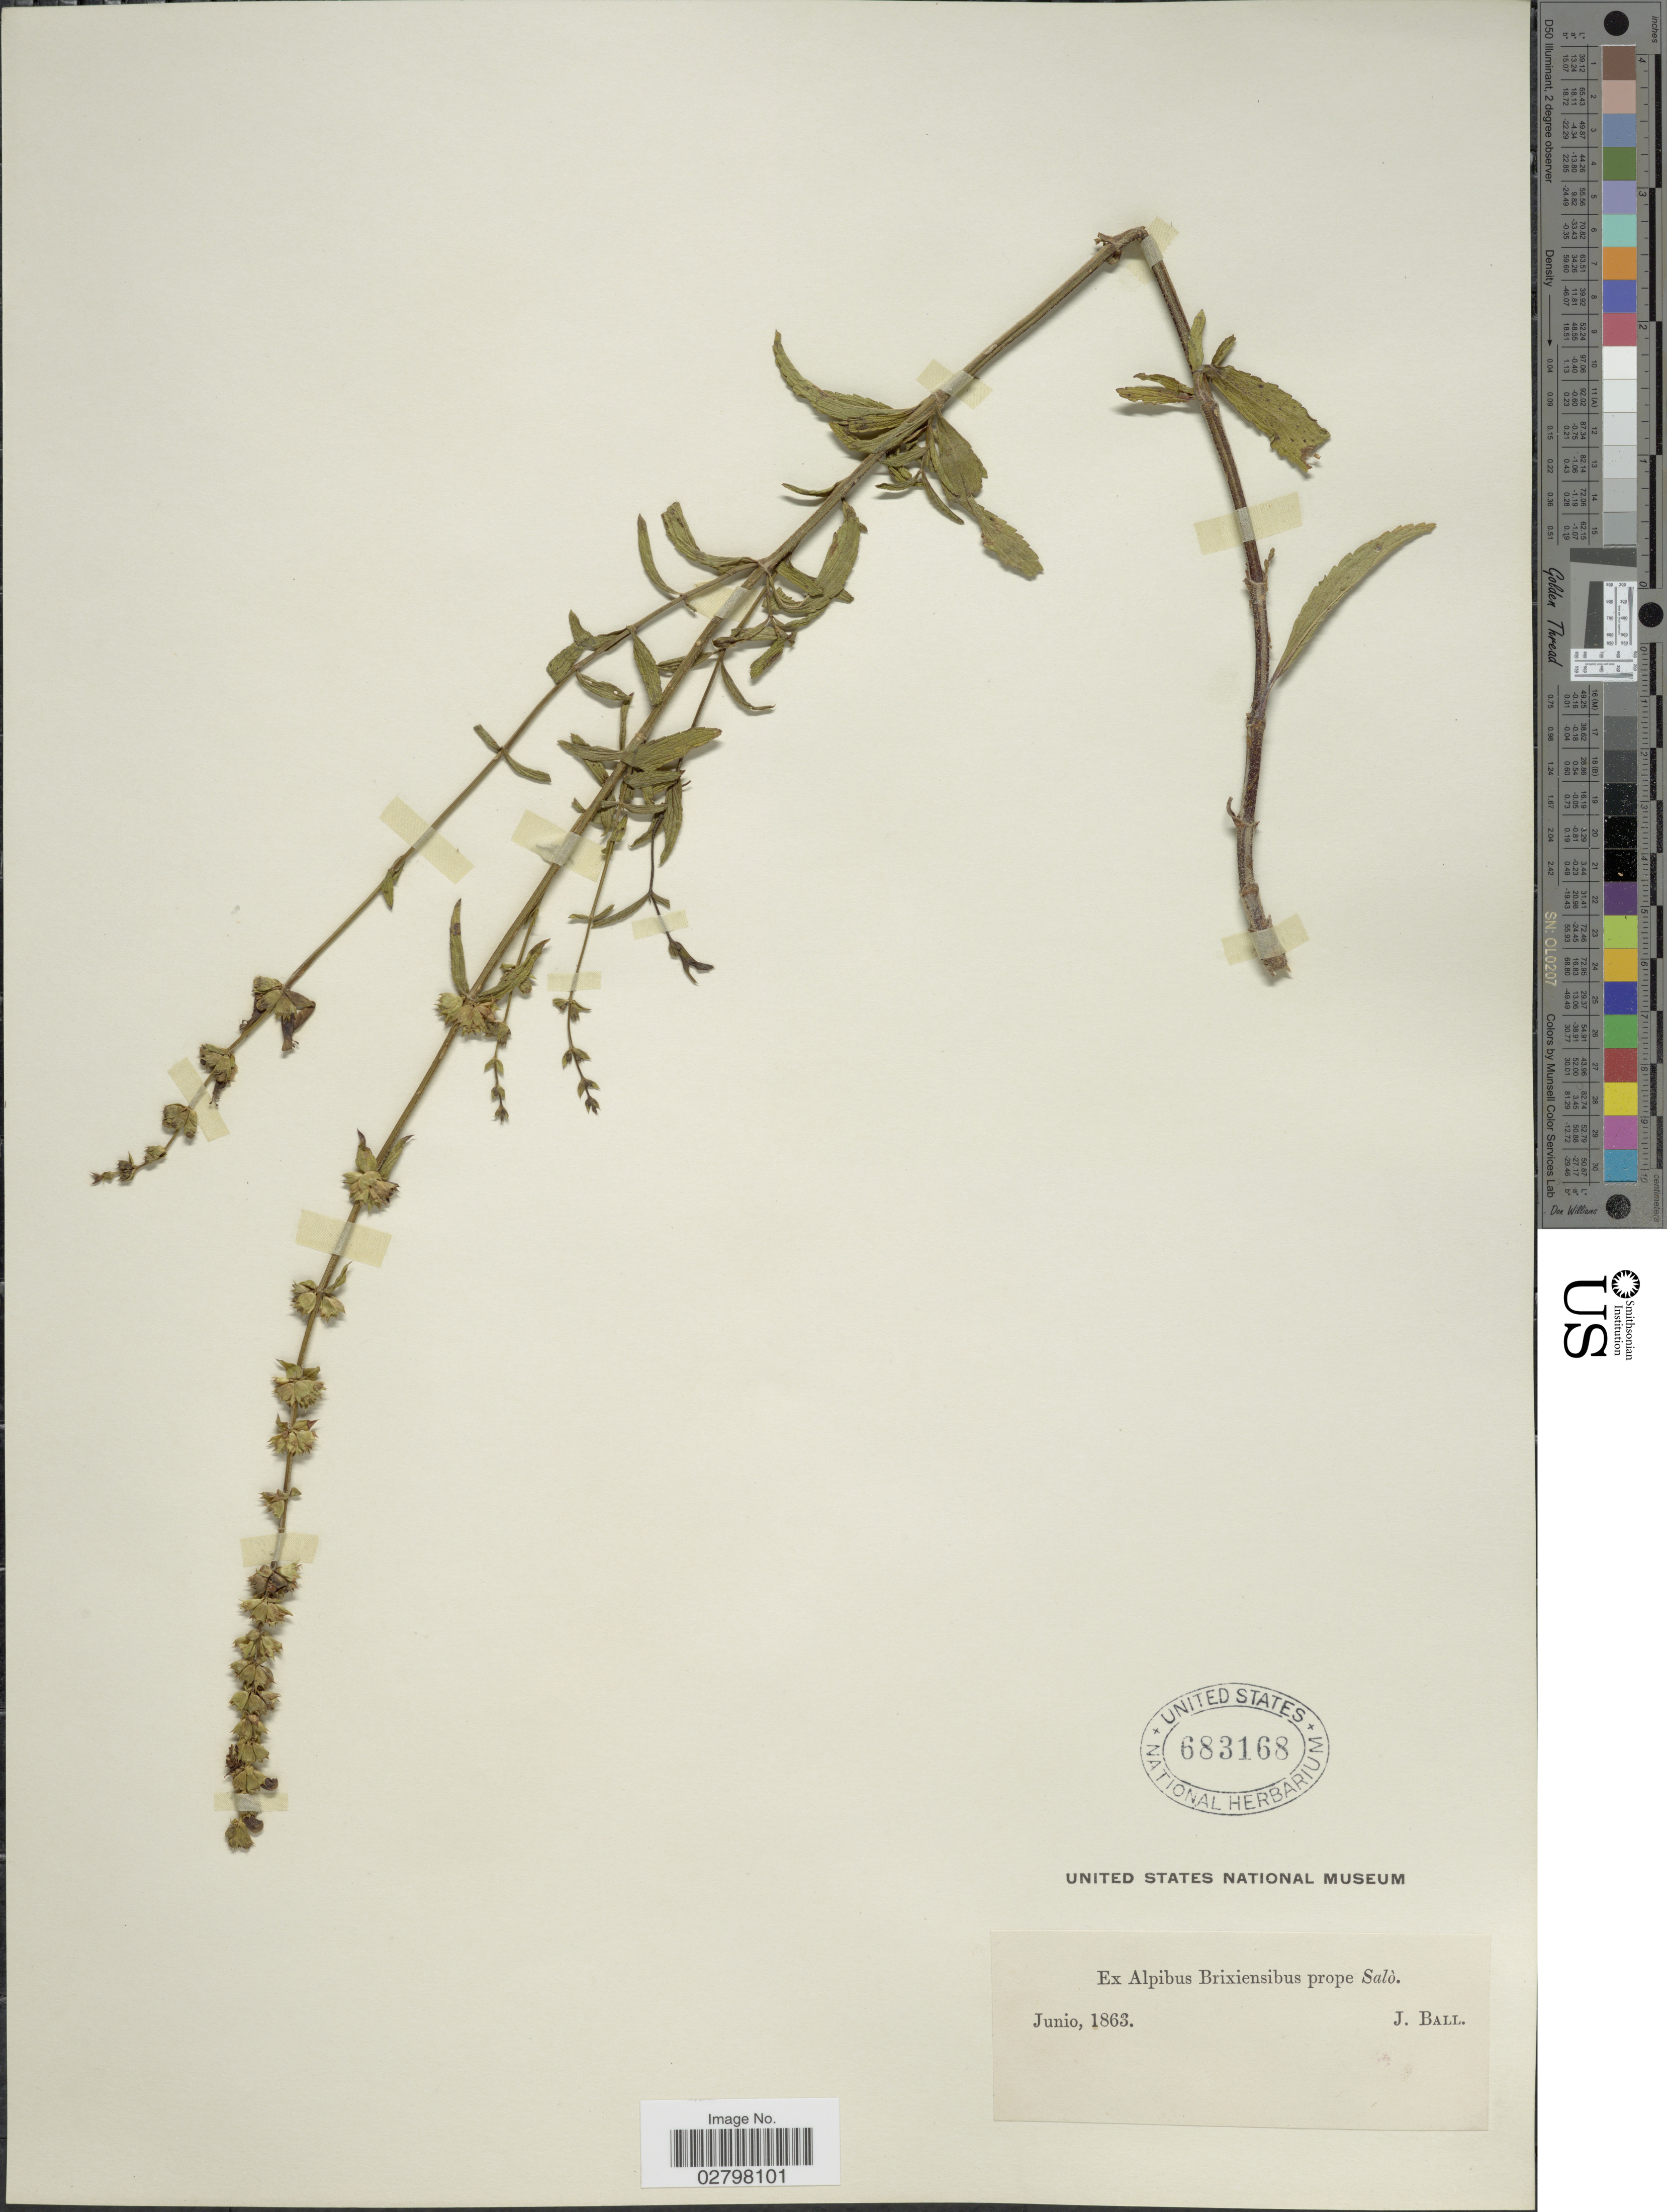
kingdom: Plantae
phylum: Tracheophyta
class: Magnoliopsida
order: Lamiales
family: Lamiaceae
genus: Stachys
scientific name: Stachys sp.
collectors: J. Ball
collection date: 1863-06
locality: Ex Alpibus Brixiensibus prope Salò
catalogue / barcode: US 683168